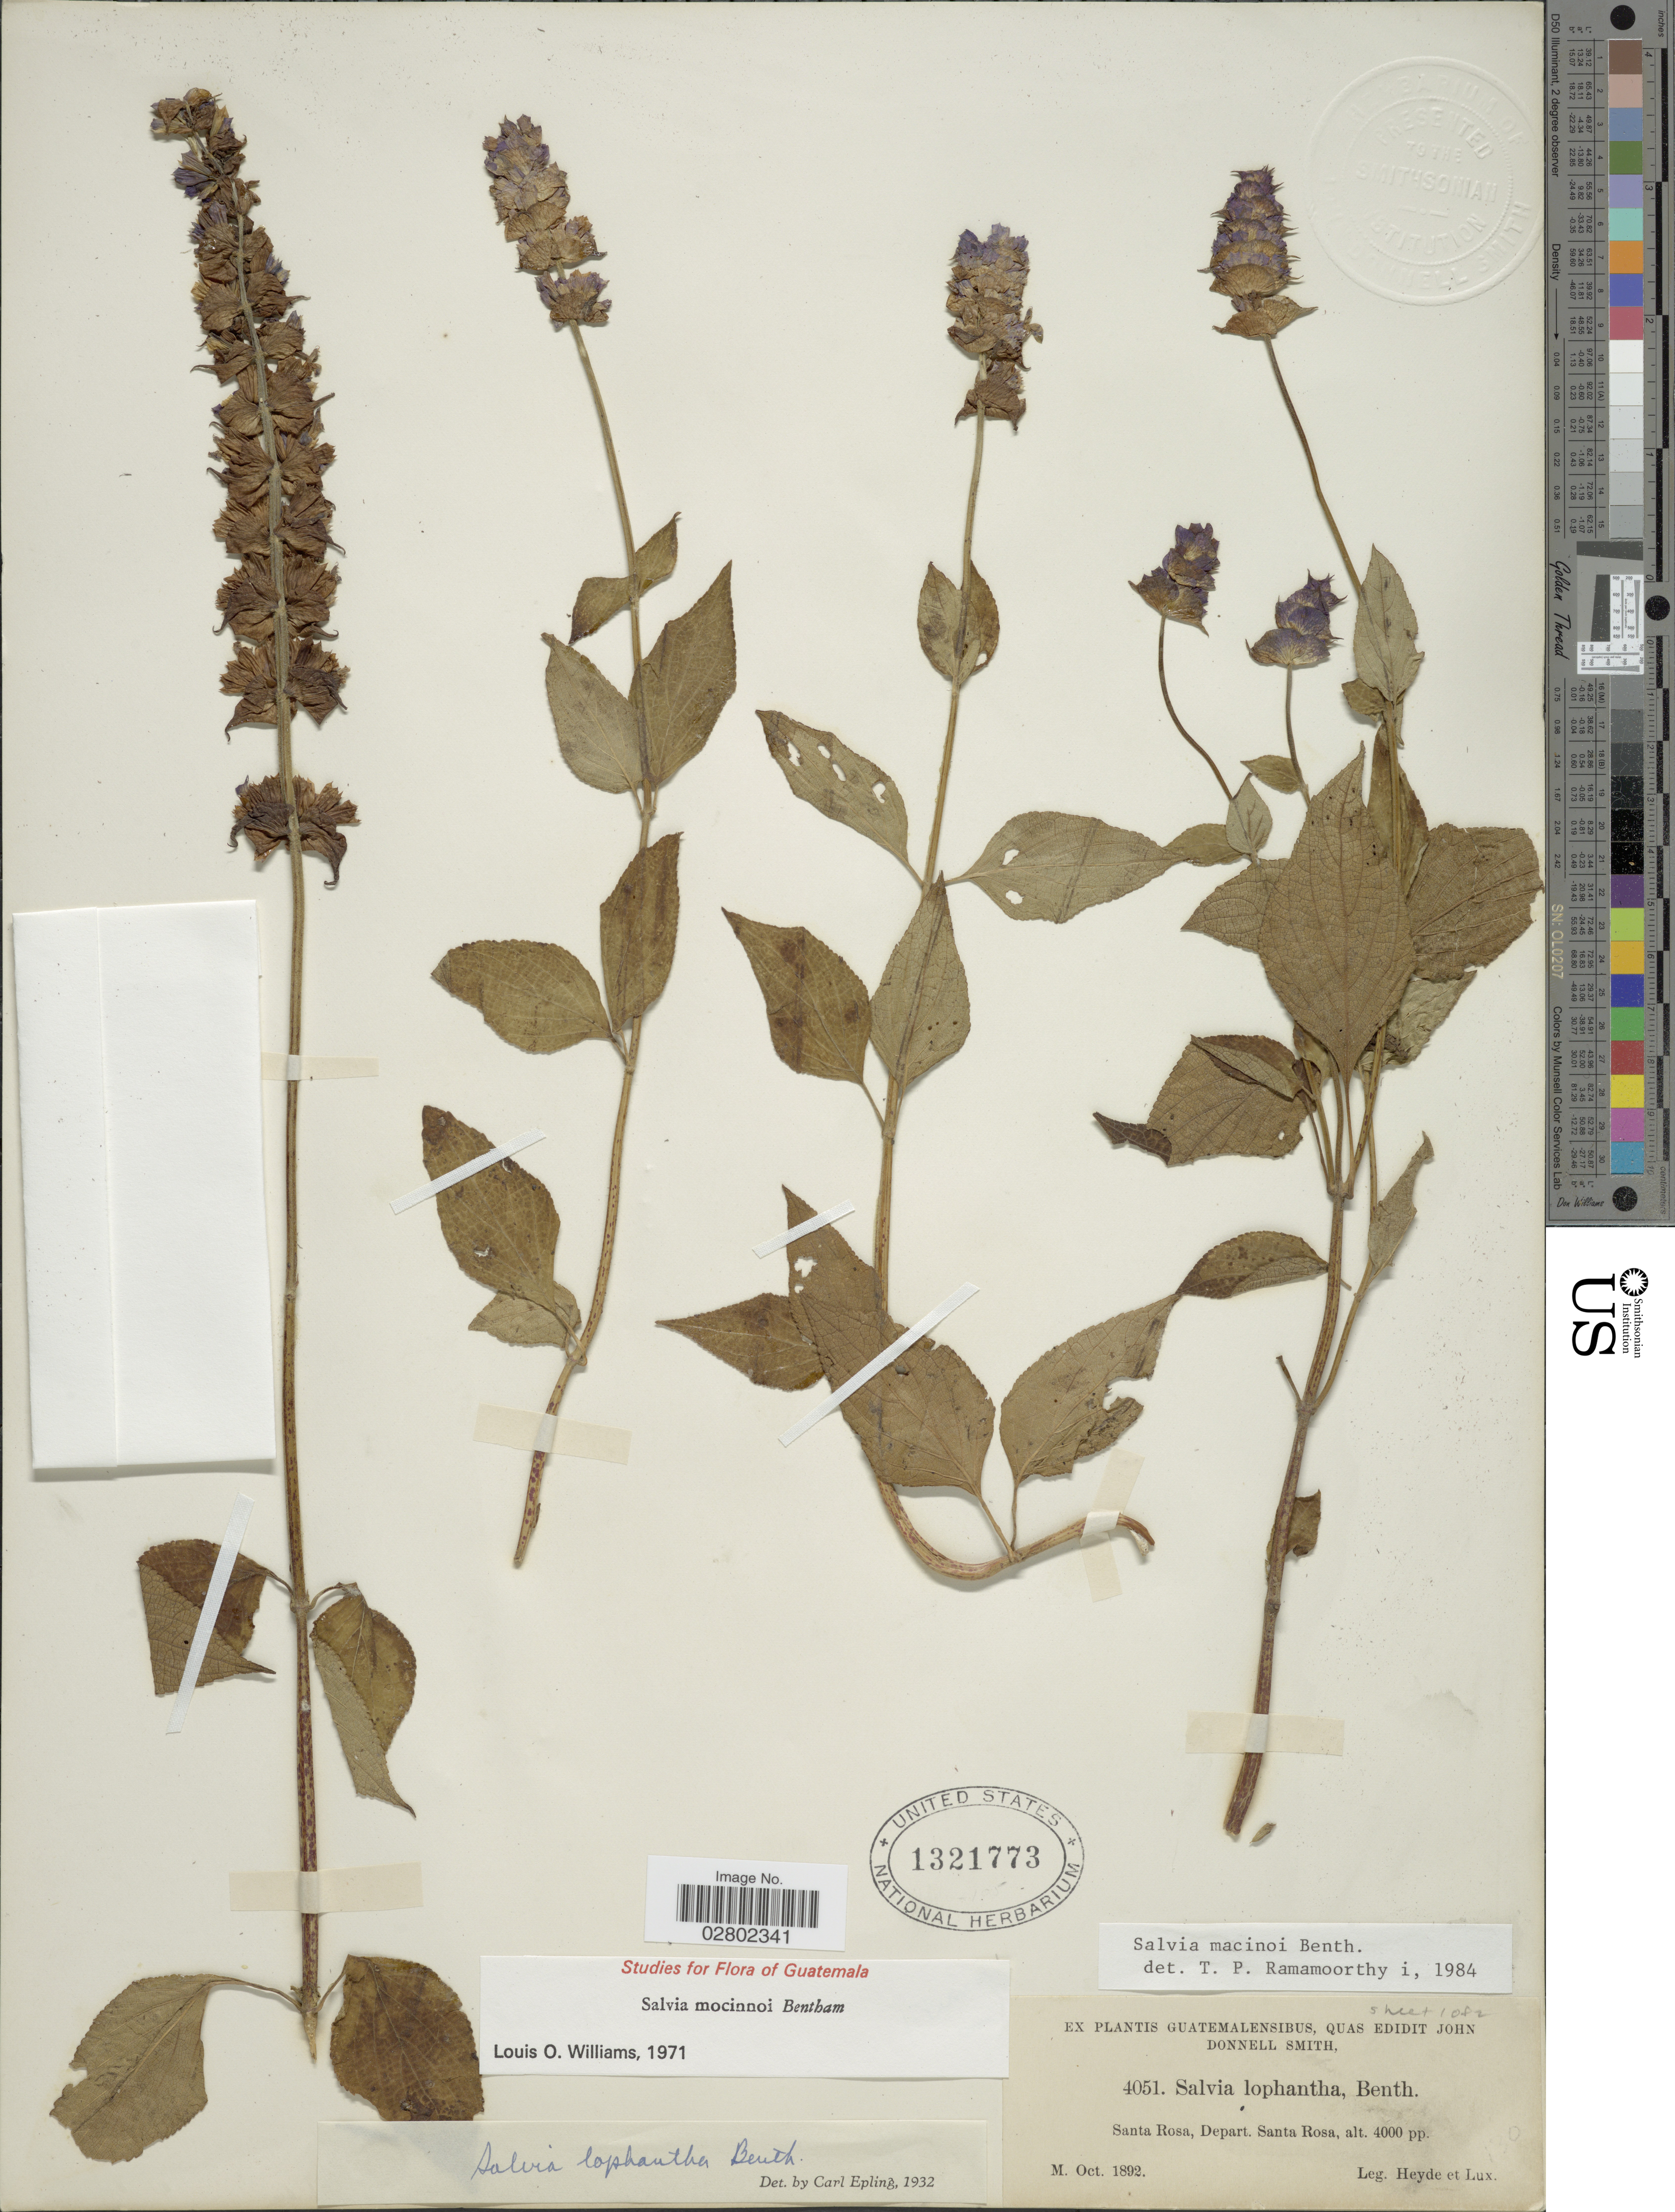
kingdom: Plantae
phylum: Tracheophyta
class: Magnoliopsida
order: Lamiales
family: Lamiaceae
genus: Salvia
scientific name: Salvia mocinoi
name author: Benth.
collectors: Heyde & Lux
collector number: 4051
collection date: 1892-10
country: Guatemala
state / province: Santa Rosa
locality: Santa Rosa, Depart. Santa Rosa.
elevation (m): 1219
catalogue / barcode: US 1321773